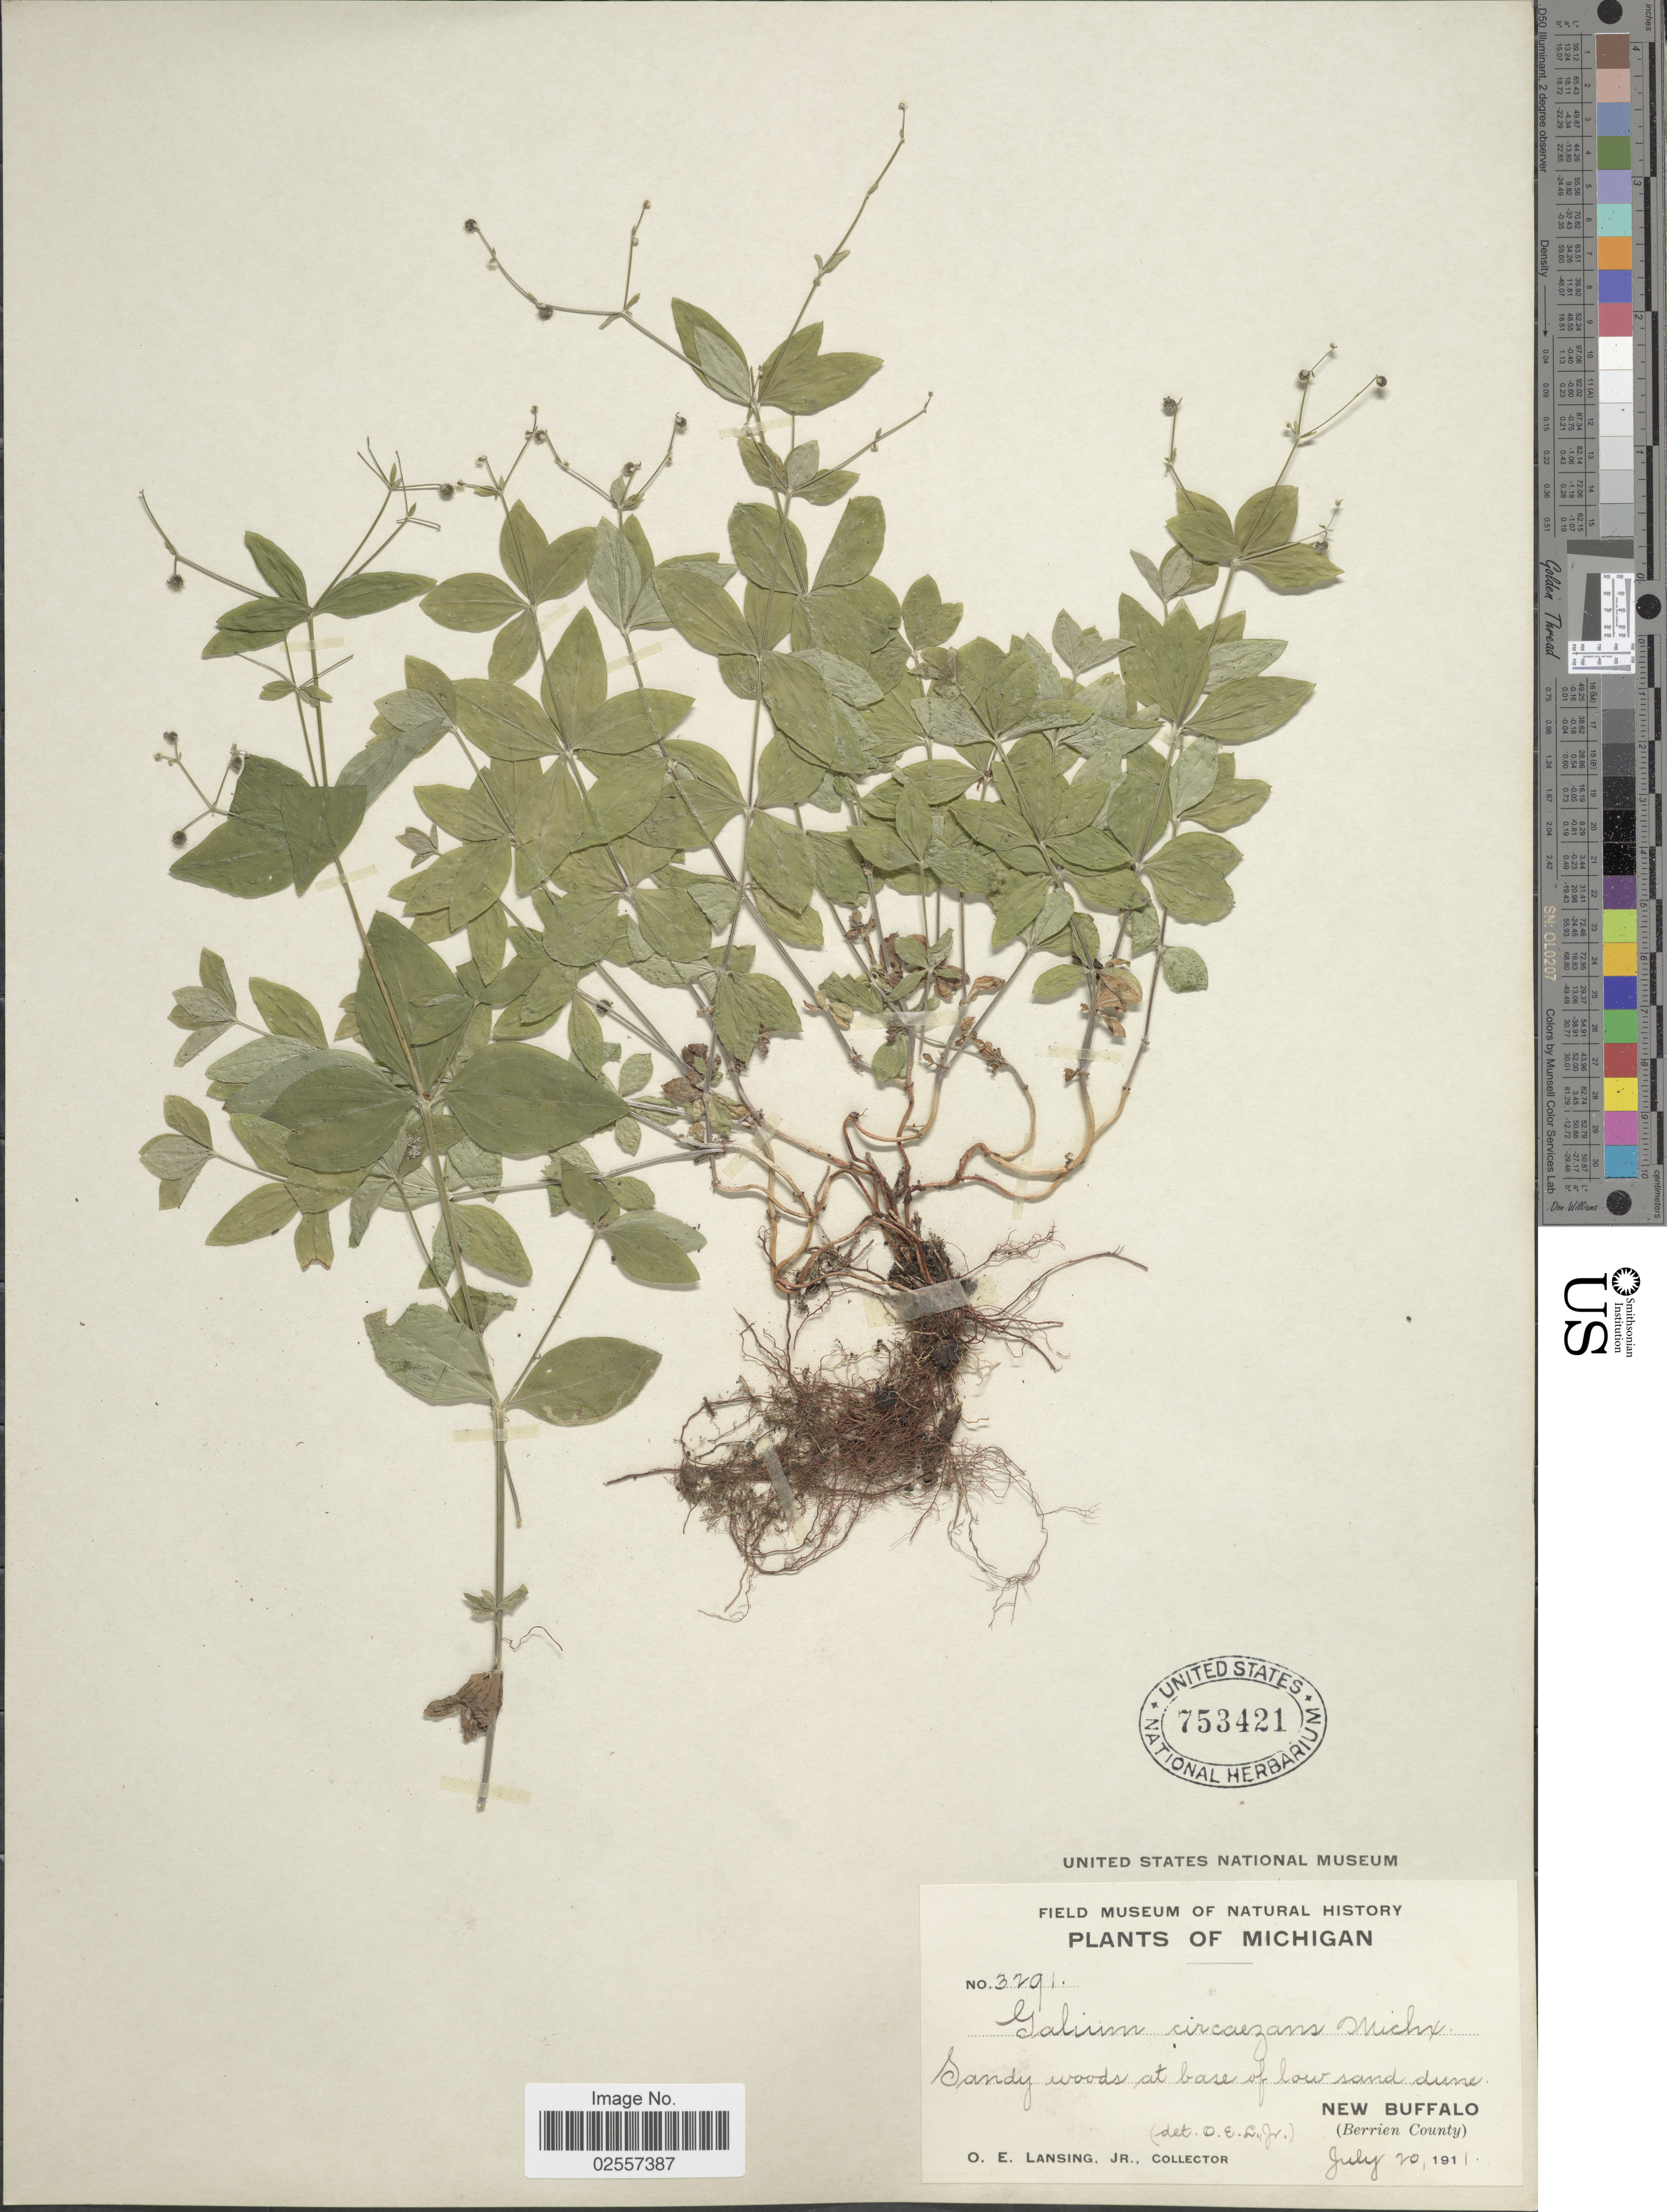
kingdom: Plantae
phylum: Tracheophyta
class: Magnoliopsida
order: Gentianales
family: Rubiaceae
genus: Galium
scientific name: Galium circaezans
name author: Michx.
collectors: O. Lansing Jr.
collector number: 3291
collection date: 1911-07-20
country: United States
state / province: Michigan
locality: New Buffalo (Berrien County)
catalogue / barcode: US 753421